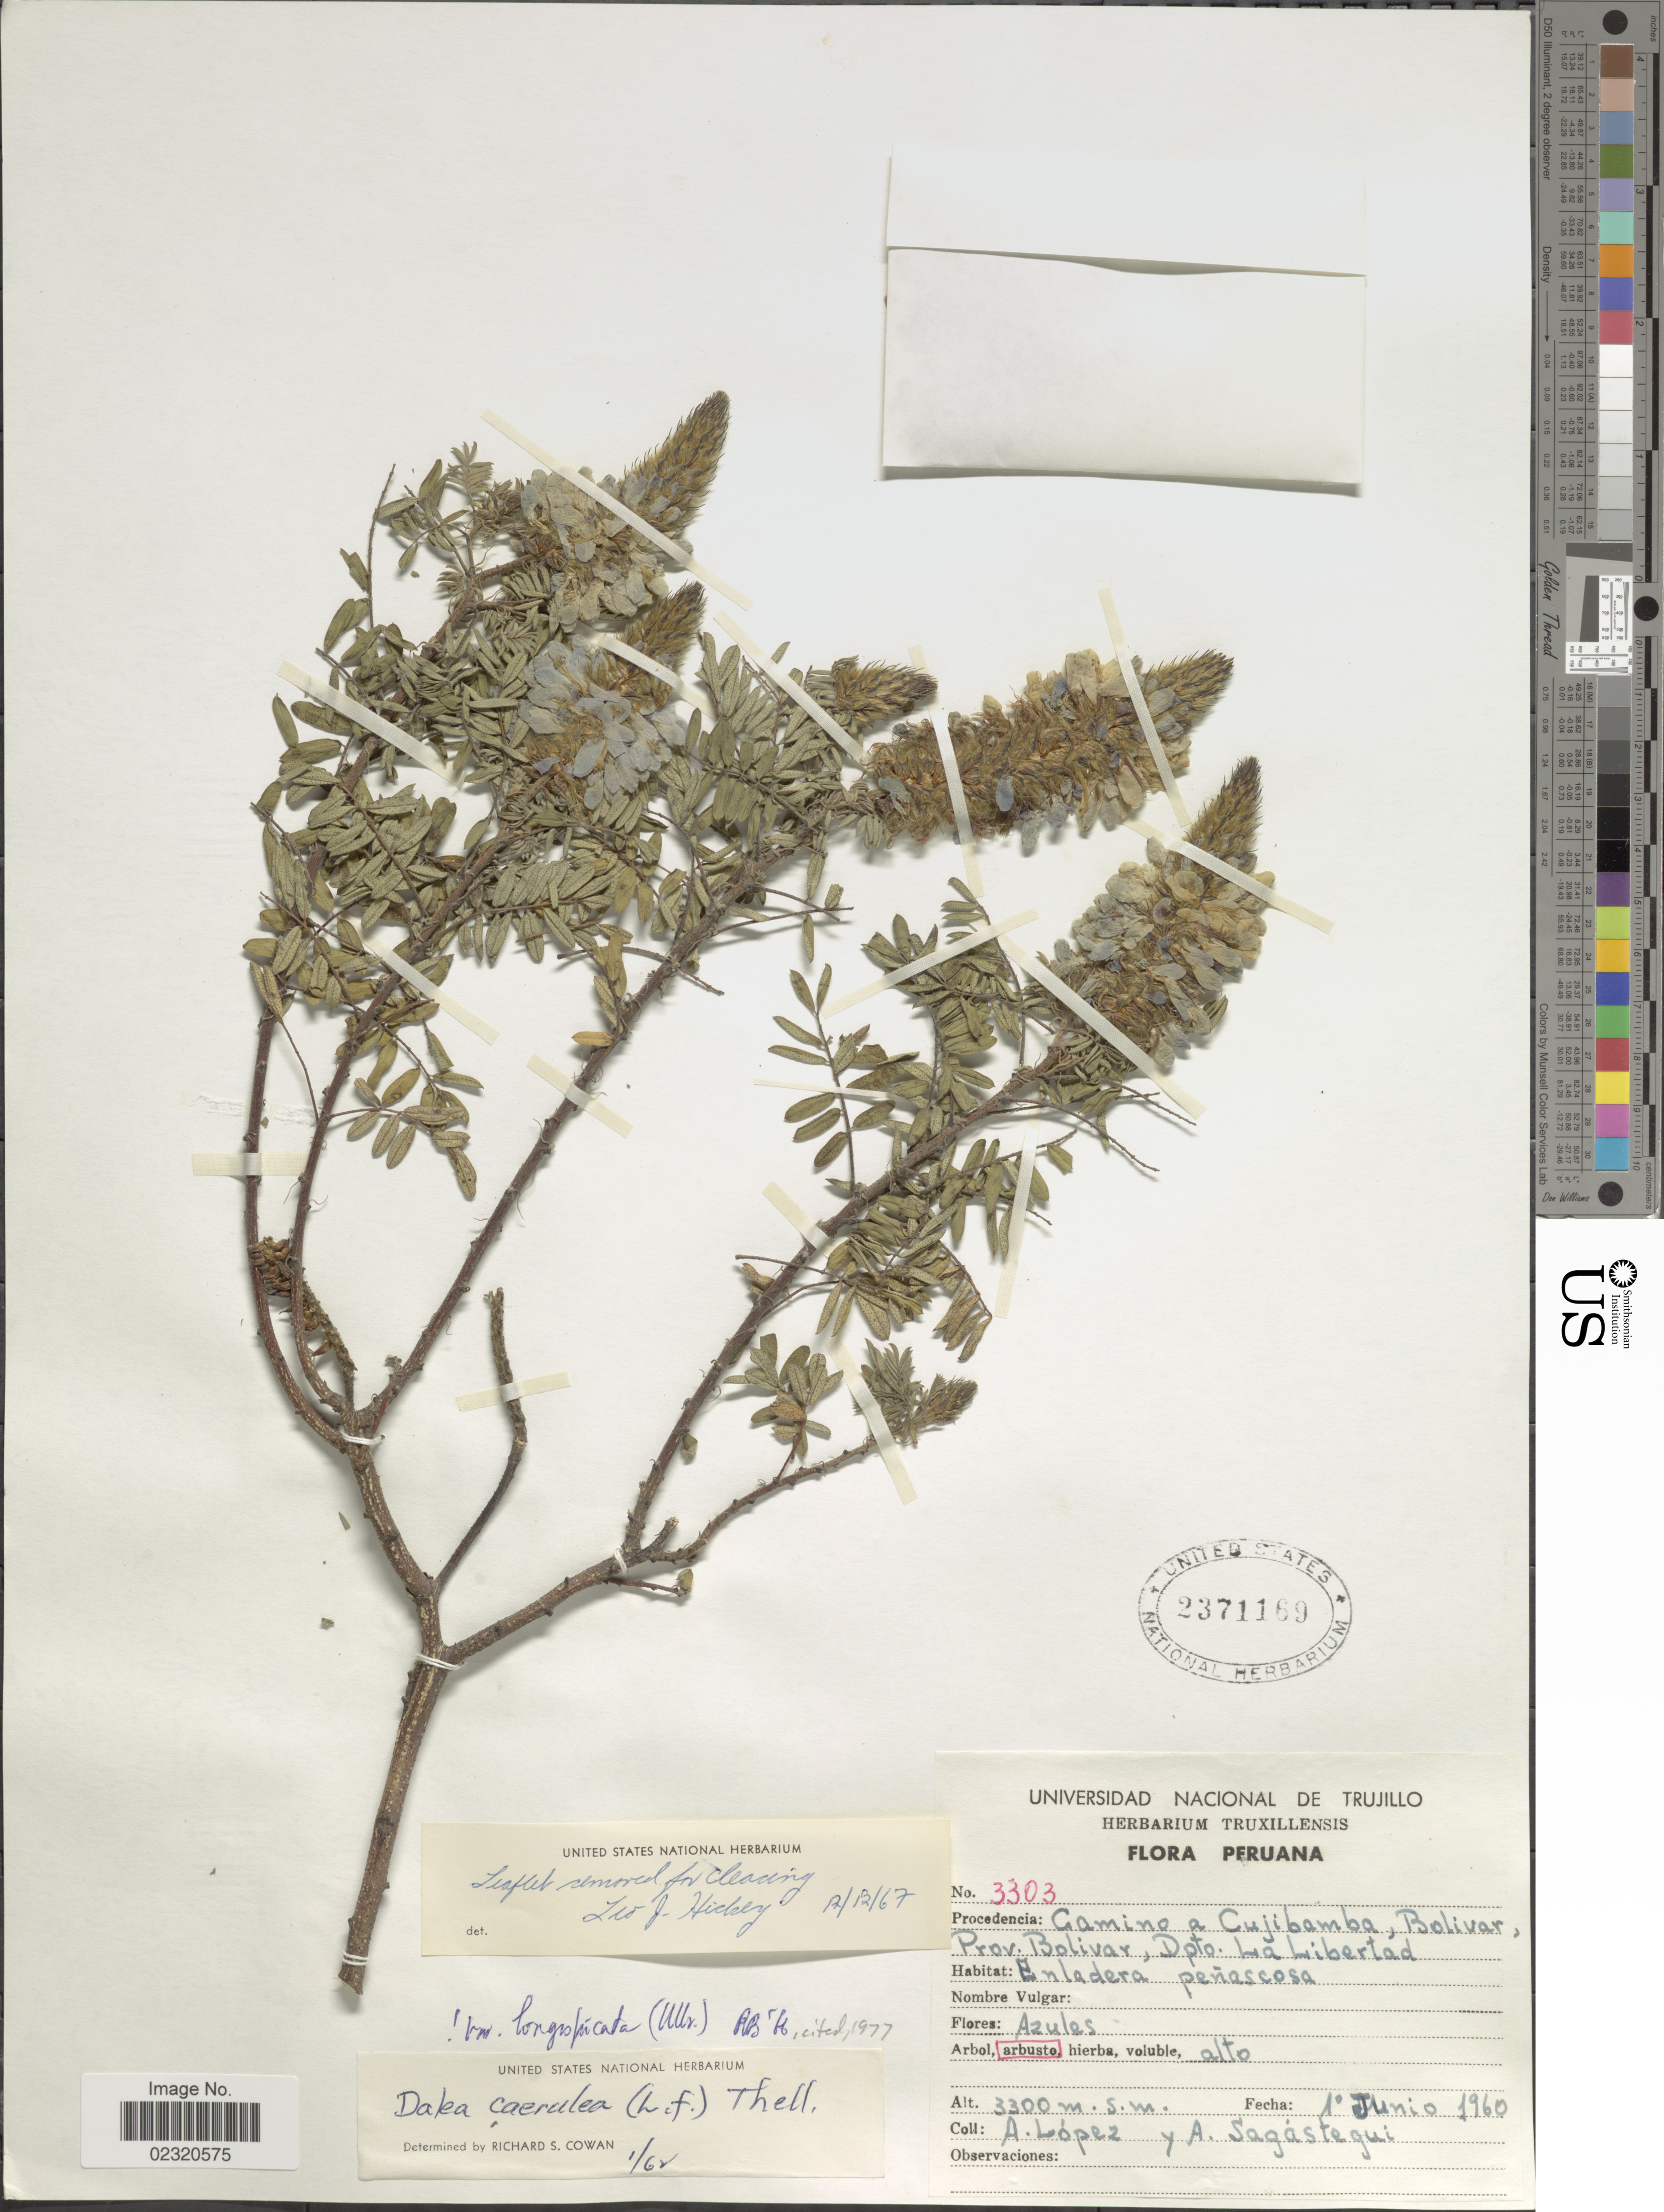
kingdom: Plantae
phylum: Tracheophyta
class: Magnoliopsida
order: Fabales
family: Fabaceae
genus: Dalea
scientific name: Dalea coerulea var. longispicata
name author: (Ulbr.) Barneby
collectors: A. López & A. Sagástequi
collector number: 3303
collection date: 1960-06-01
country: Peru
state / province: La Libertad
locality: Camino a Cujibamba, Bolivar, Prov. Bolivar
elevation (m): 3300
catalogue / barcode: US 2371169